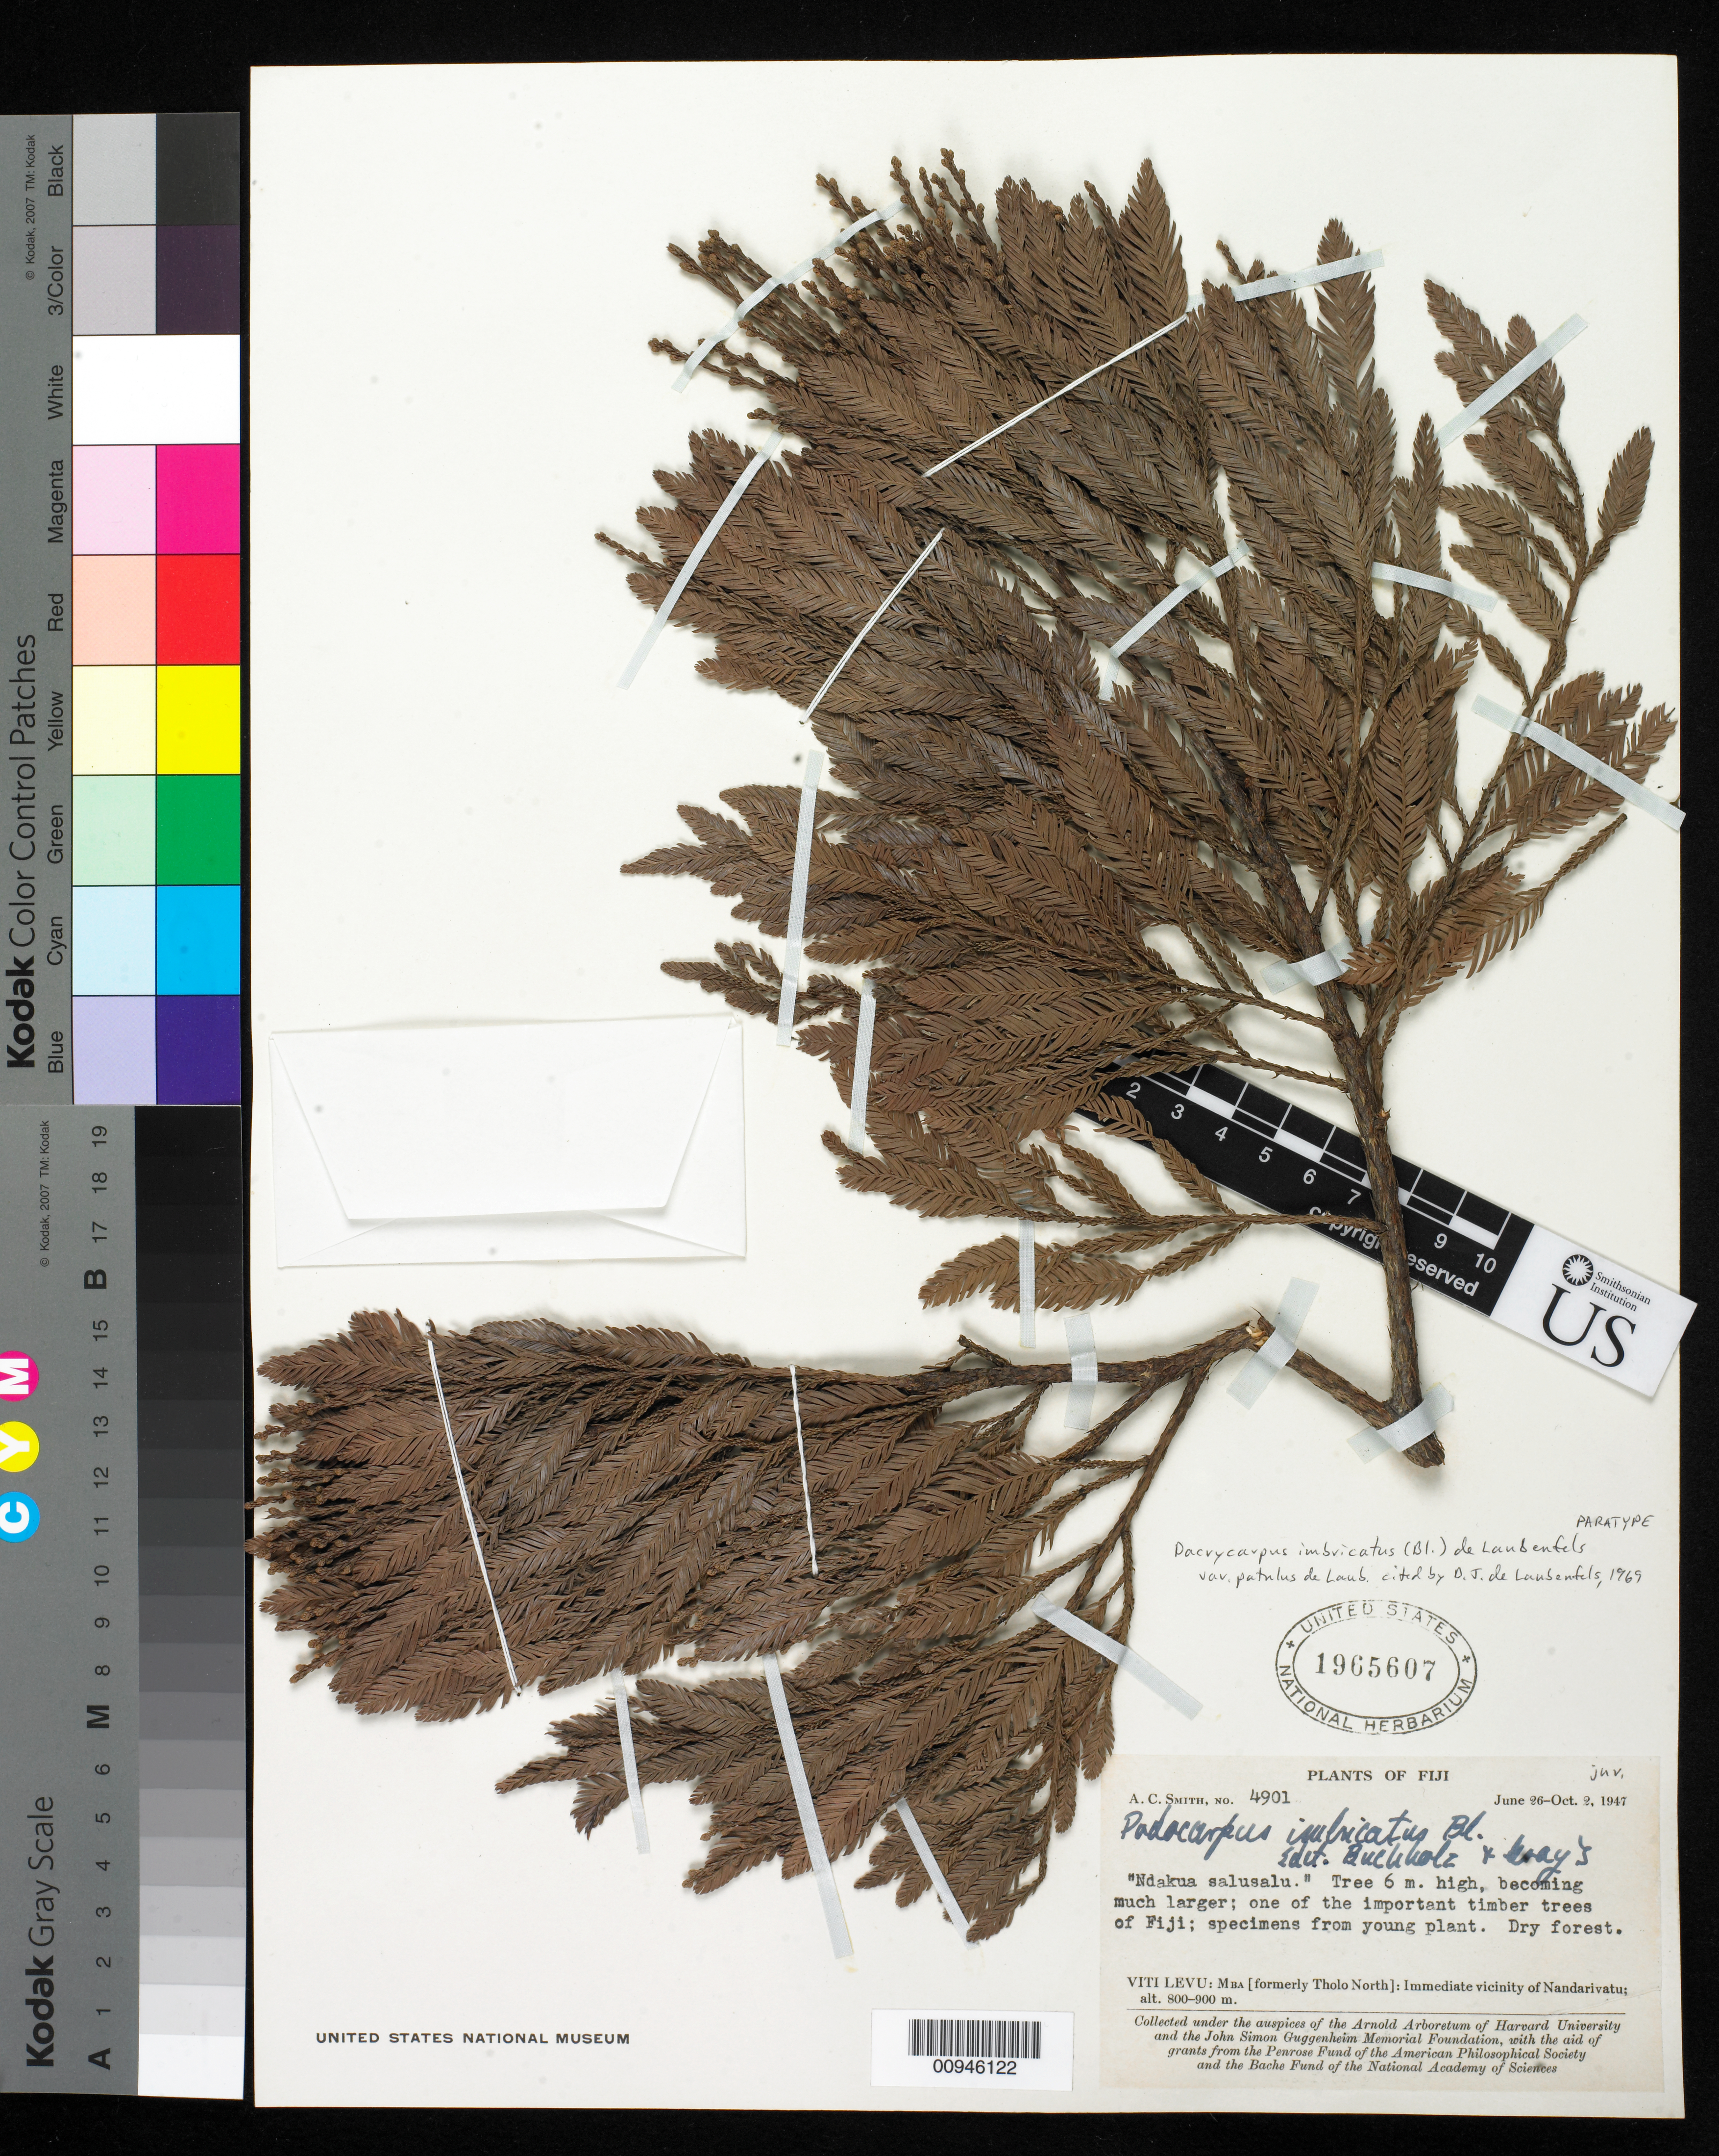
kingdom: Plantae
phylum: Tracheophyta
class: Pinopsida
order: Pinales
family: Podocarpaceae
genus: Dacrycarpus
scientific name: Dacrycarpus imbricatus var. patulus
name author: de Laub.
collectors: A. C. Smith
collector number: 4901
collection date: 1947-06-26/1947-10-02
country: Fiji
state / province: Mba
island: Viti Levu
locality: Immediate vicinity of Nandarivatu, Mba (formerly Tholo North)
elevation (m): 800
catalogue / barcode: US 1965607